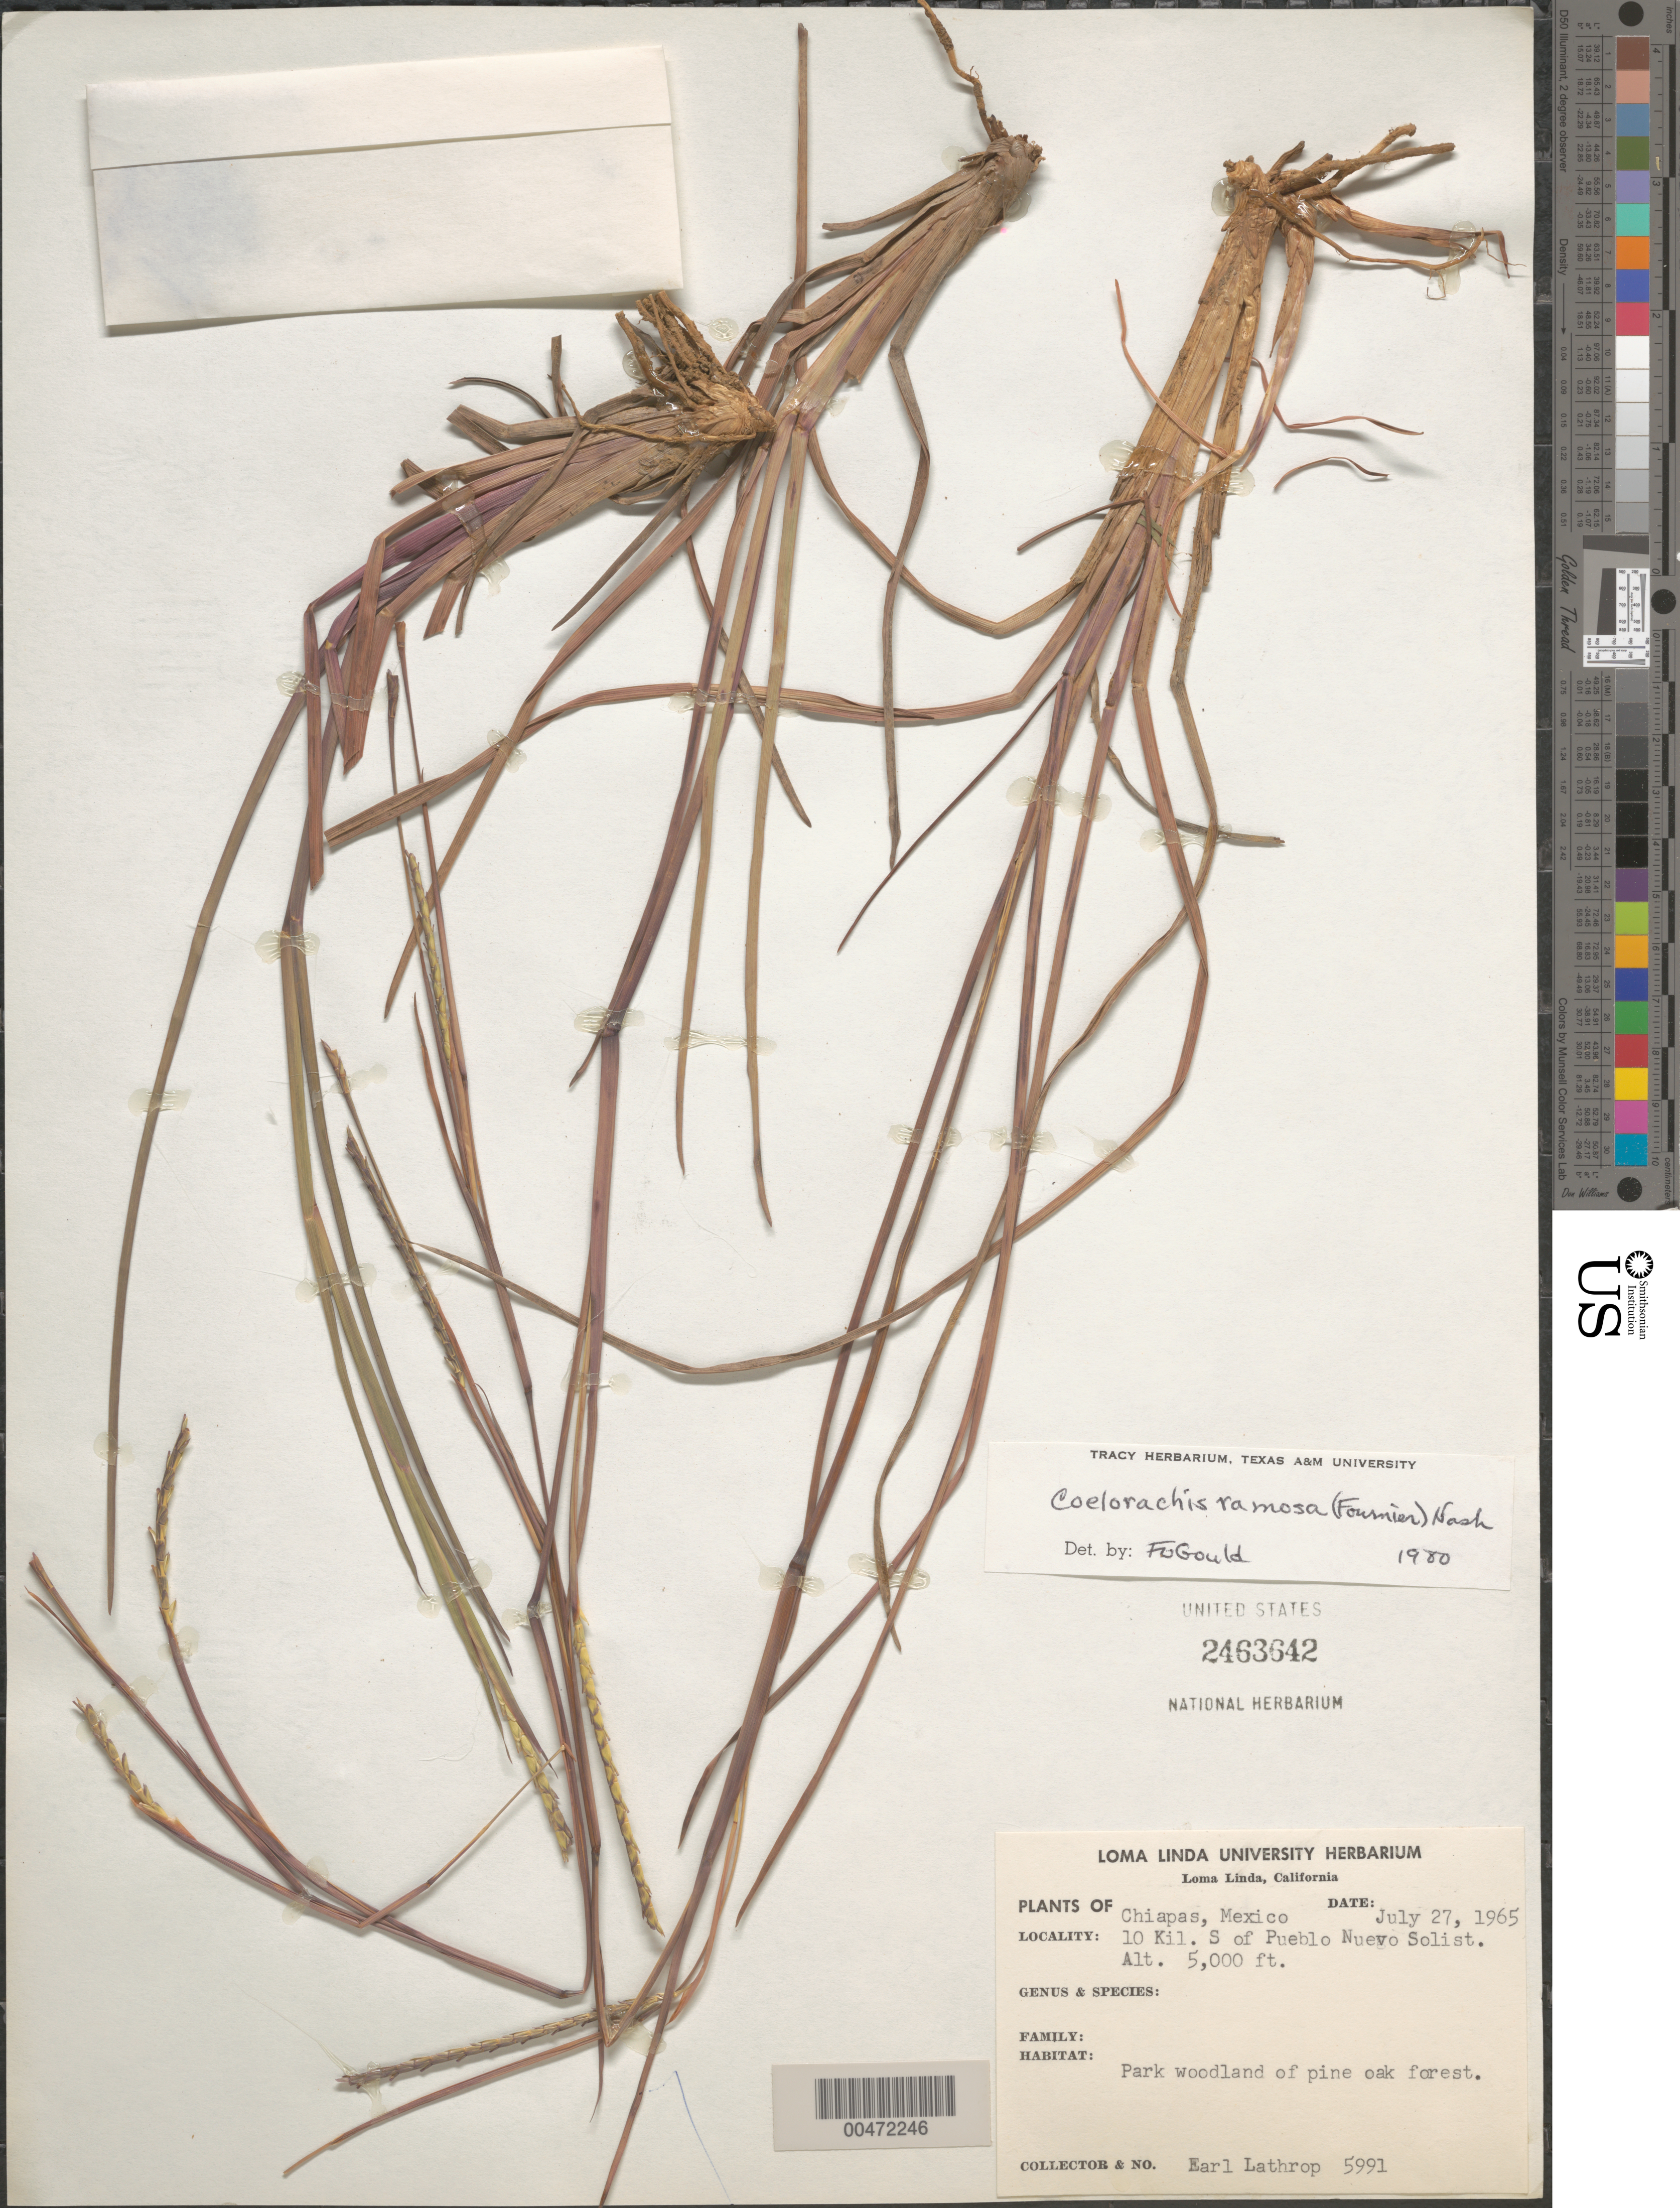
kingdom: Plantae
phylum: Tracheophyta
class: Liliopsida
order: Poales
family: Poaceae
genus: Mnesithea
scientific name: Mnesithea ramosa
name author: (E. Fourn.) de Koning & Sosef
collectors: E. W. Lathrop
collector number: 5991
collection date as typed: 27 Jul 1965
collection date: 1965-07-27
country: Mexico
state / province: Chiapas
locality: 10 km S of Pueblo Nuevo Solistahuacán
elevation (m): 1524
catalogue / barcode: US 2463642